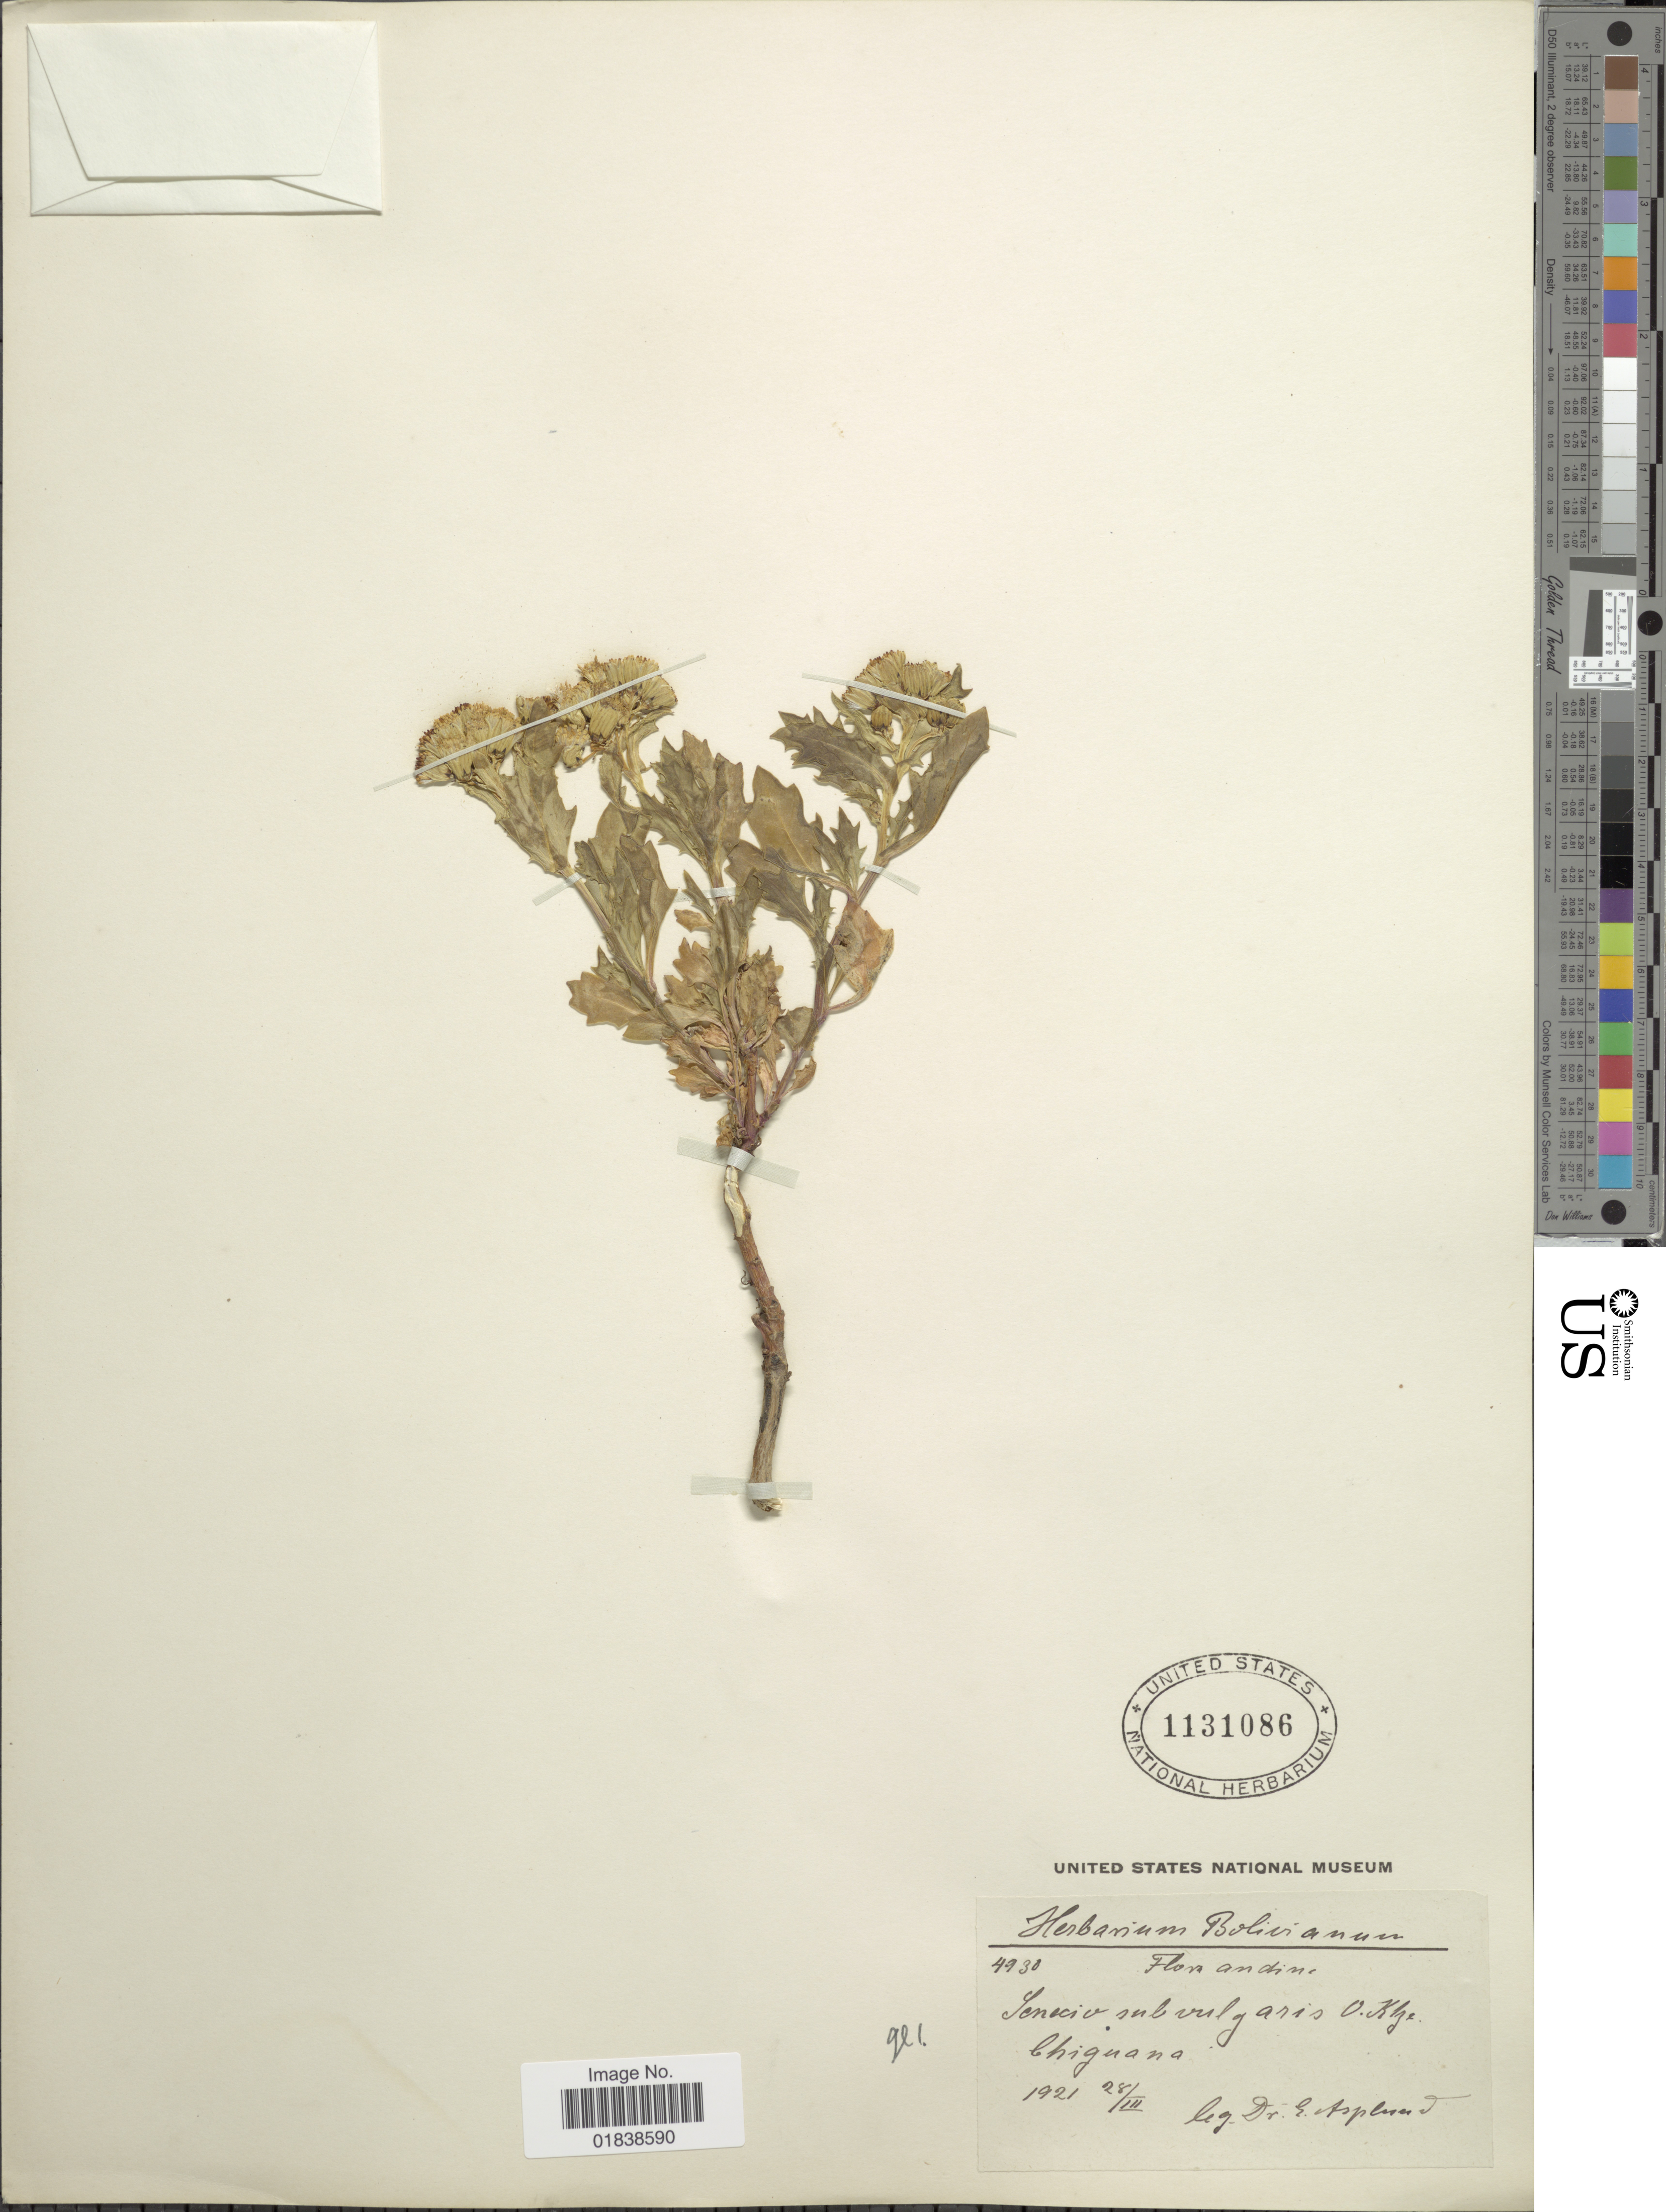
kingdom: Plantae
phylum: Tracheophyta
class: Magnoliopsida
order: Asterales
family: Asteraceae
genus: Senecio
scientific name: Senecio subvulgaris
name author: Kuntze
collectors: E. Asplund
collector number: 4930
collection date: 1921-03-28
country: Bolivia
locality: Chiguana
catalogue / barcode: US 1131086